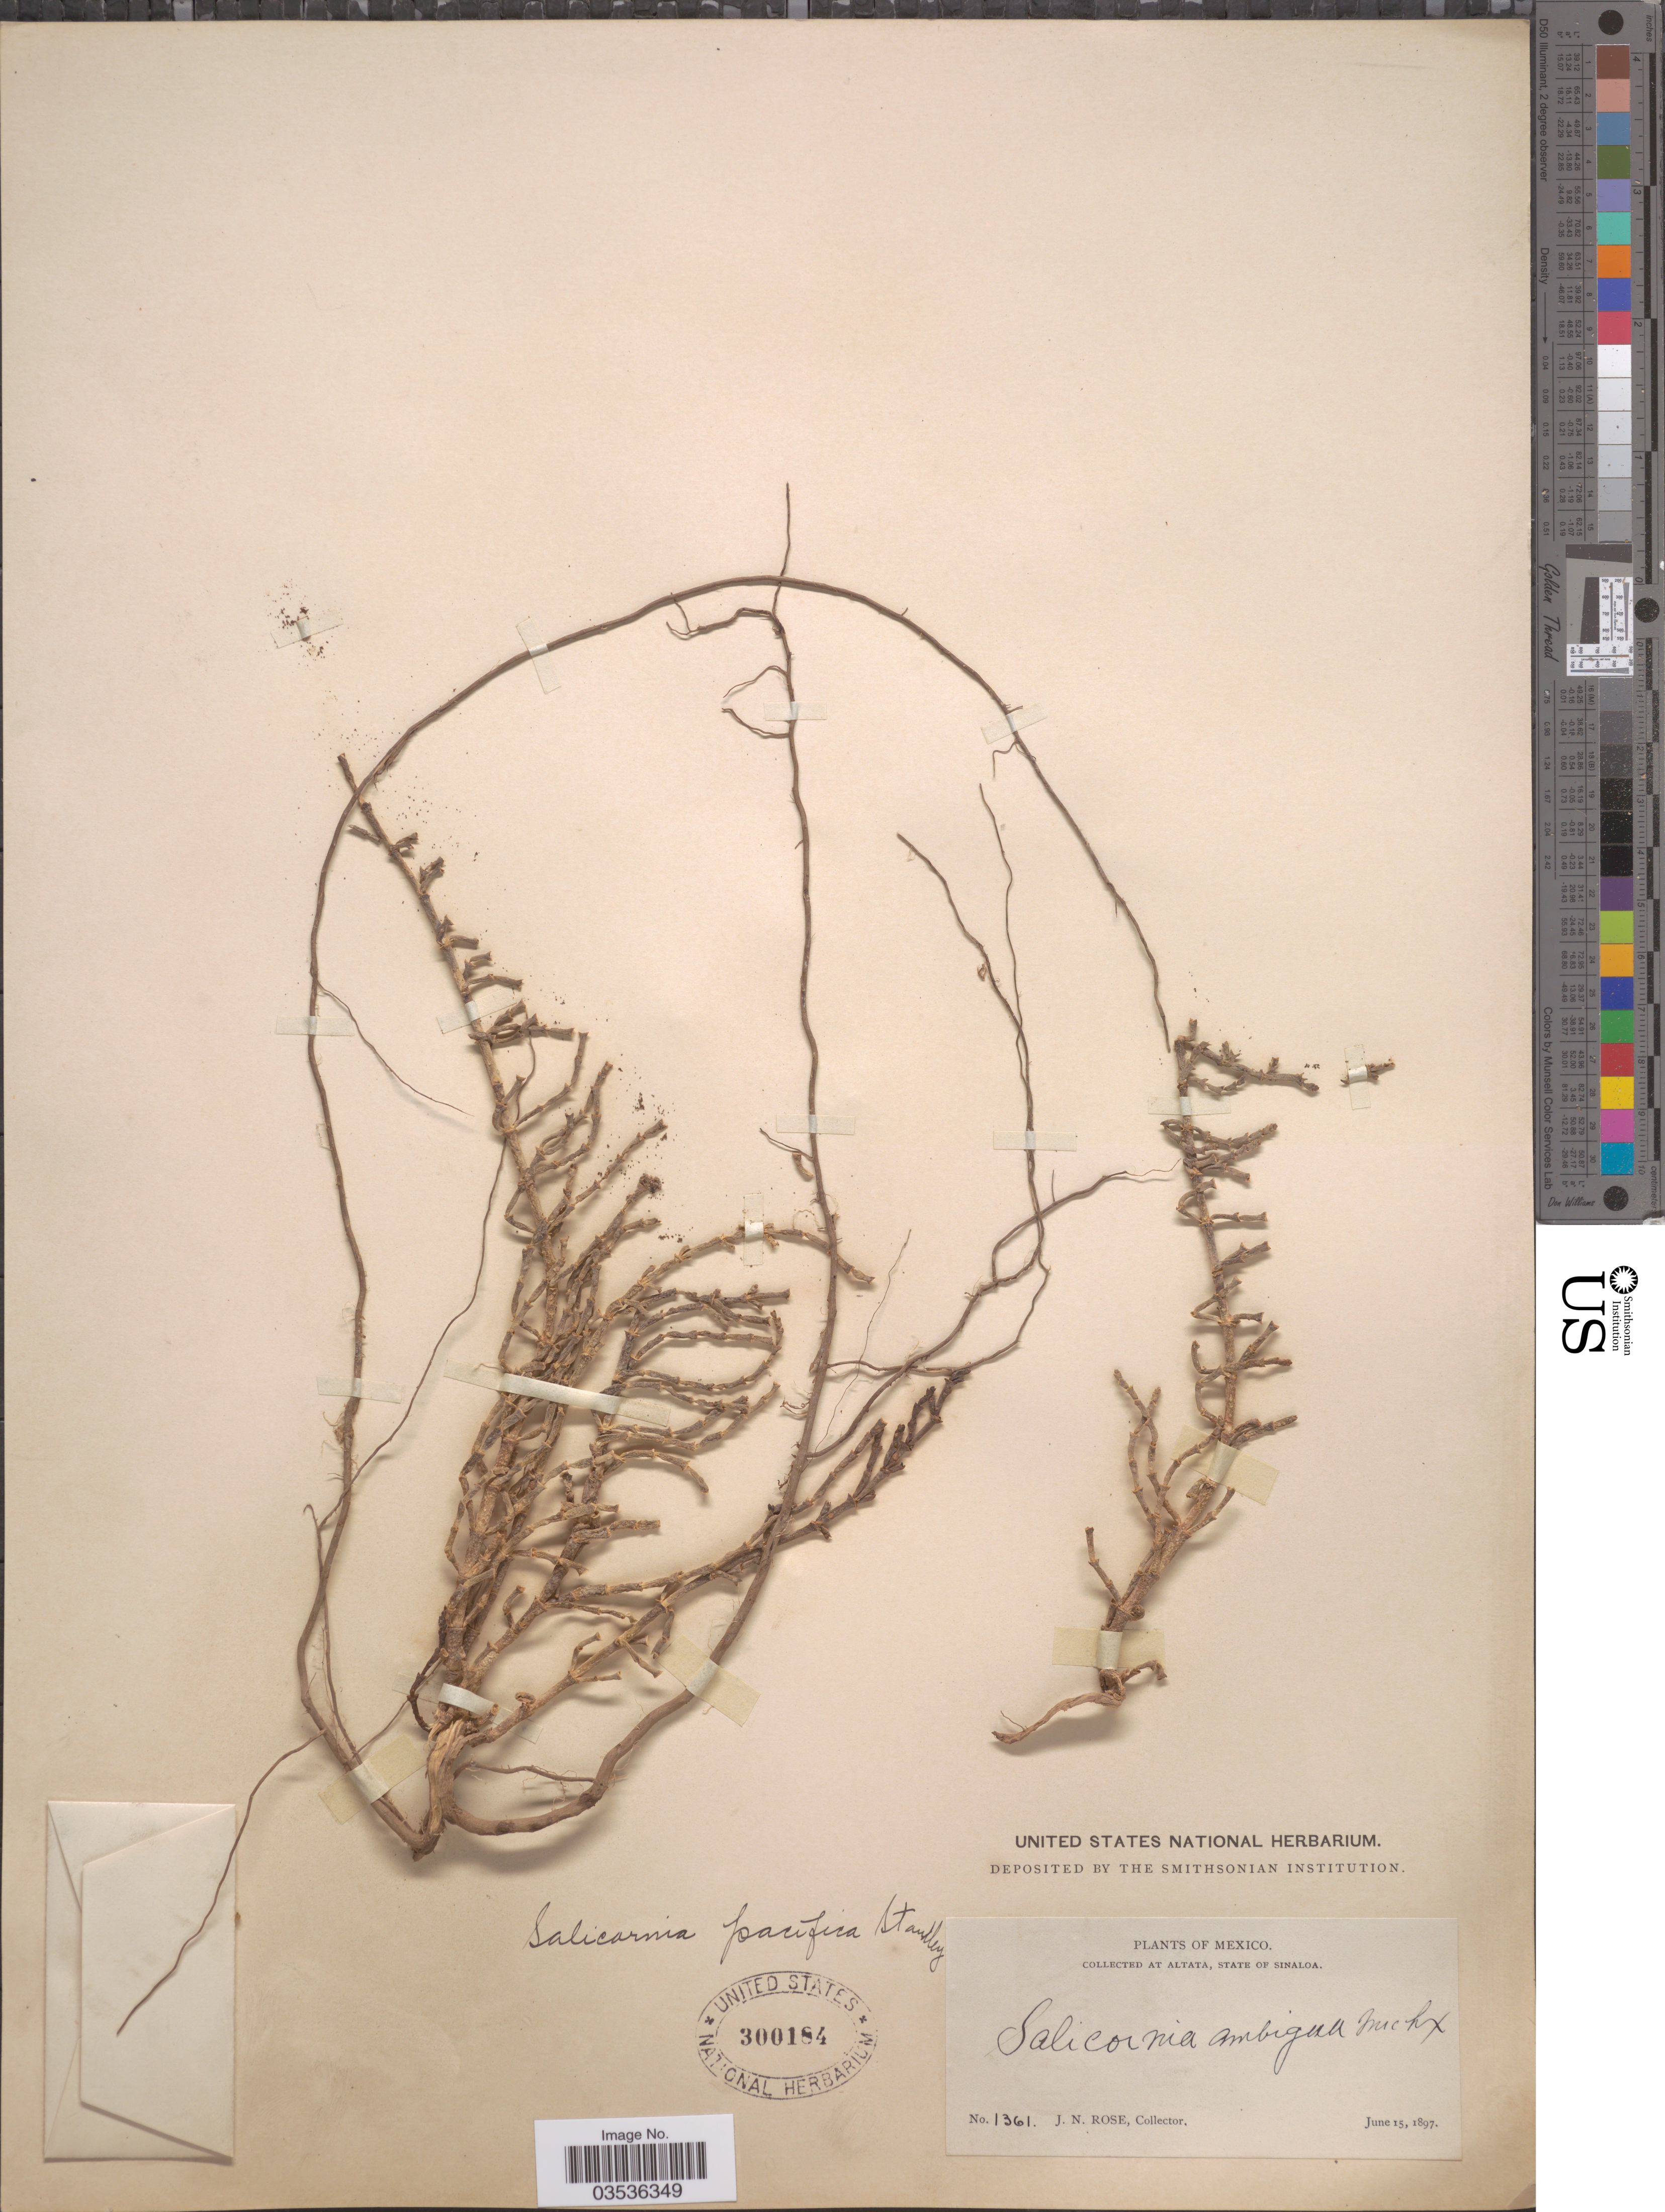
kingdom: Plantae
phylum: Tracheophyta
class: Magnoliopsida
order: Caryophyllales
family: Amaranthaceae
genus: Salicornia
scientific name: Salicornia pacifica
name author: Standl.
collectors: J. N. Rose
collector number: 1361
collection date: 1897-06-15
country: Mexico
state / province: Sinaloa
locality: At Altata.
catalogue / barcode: US 300184